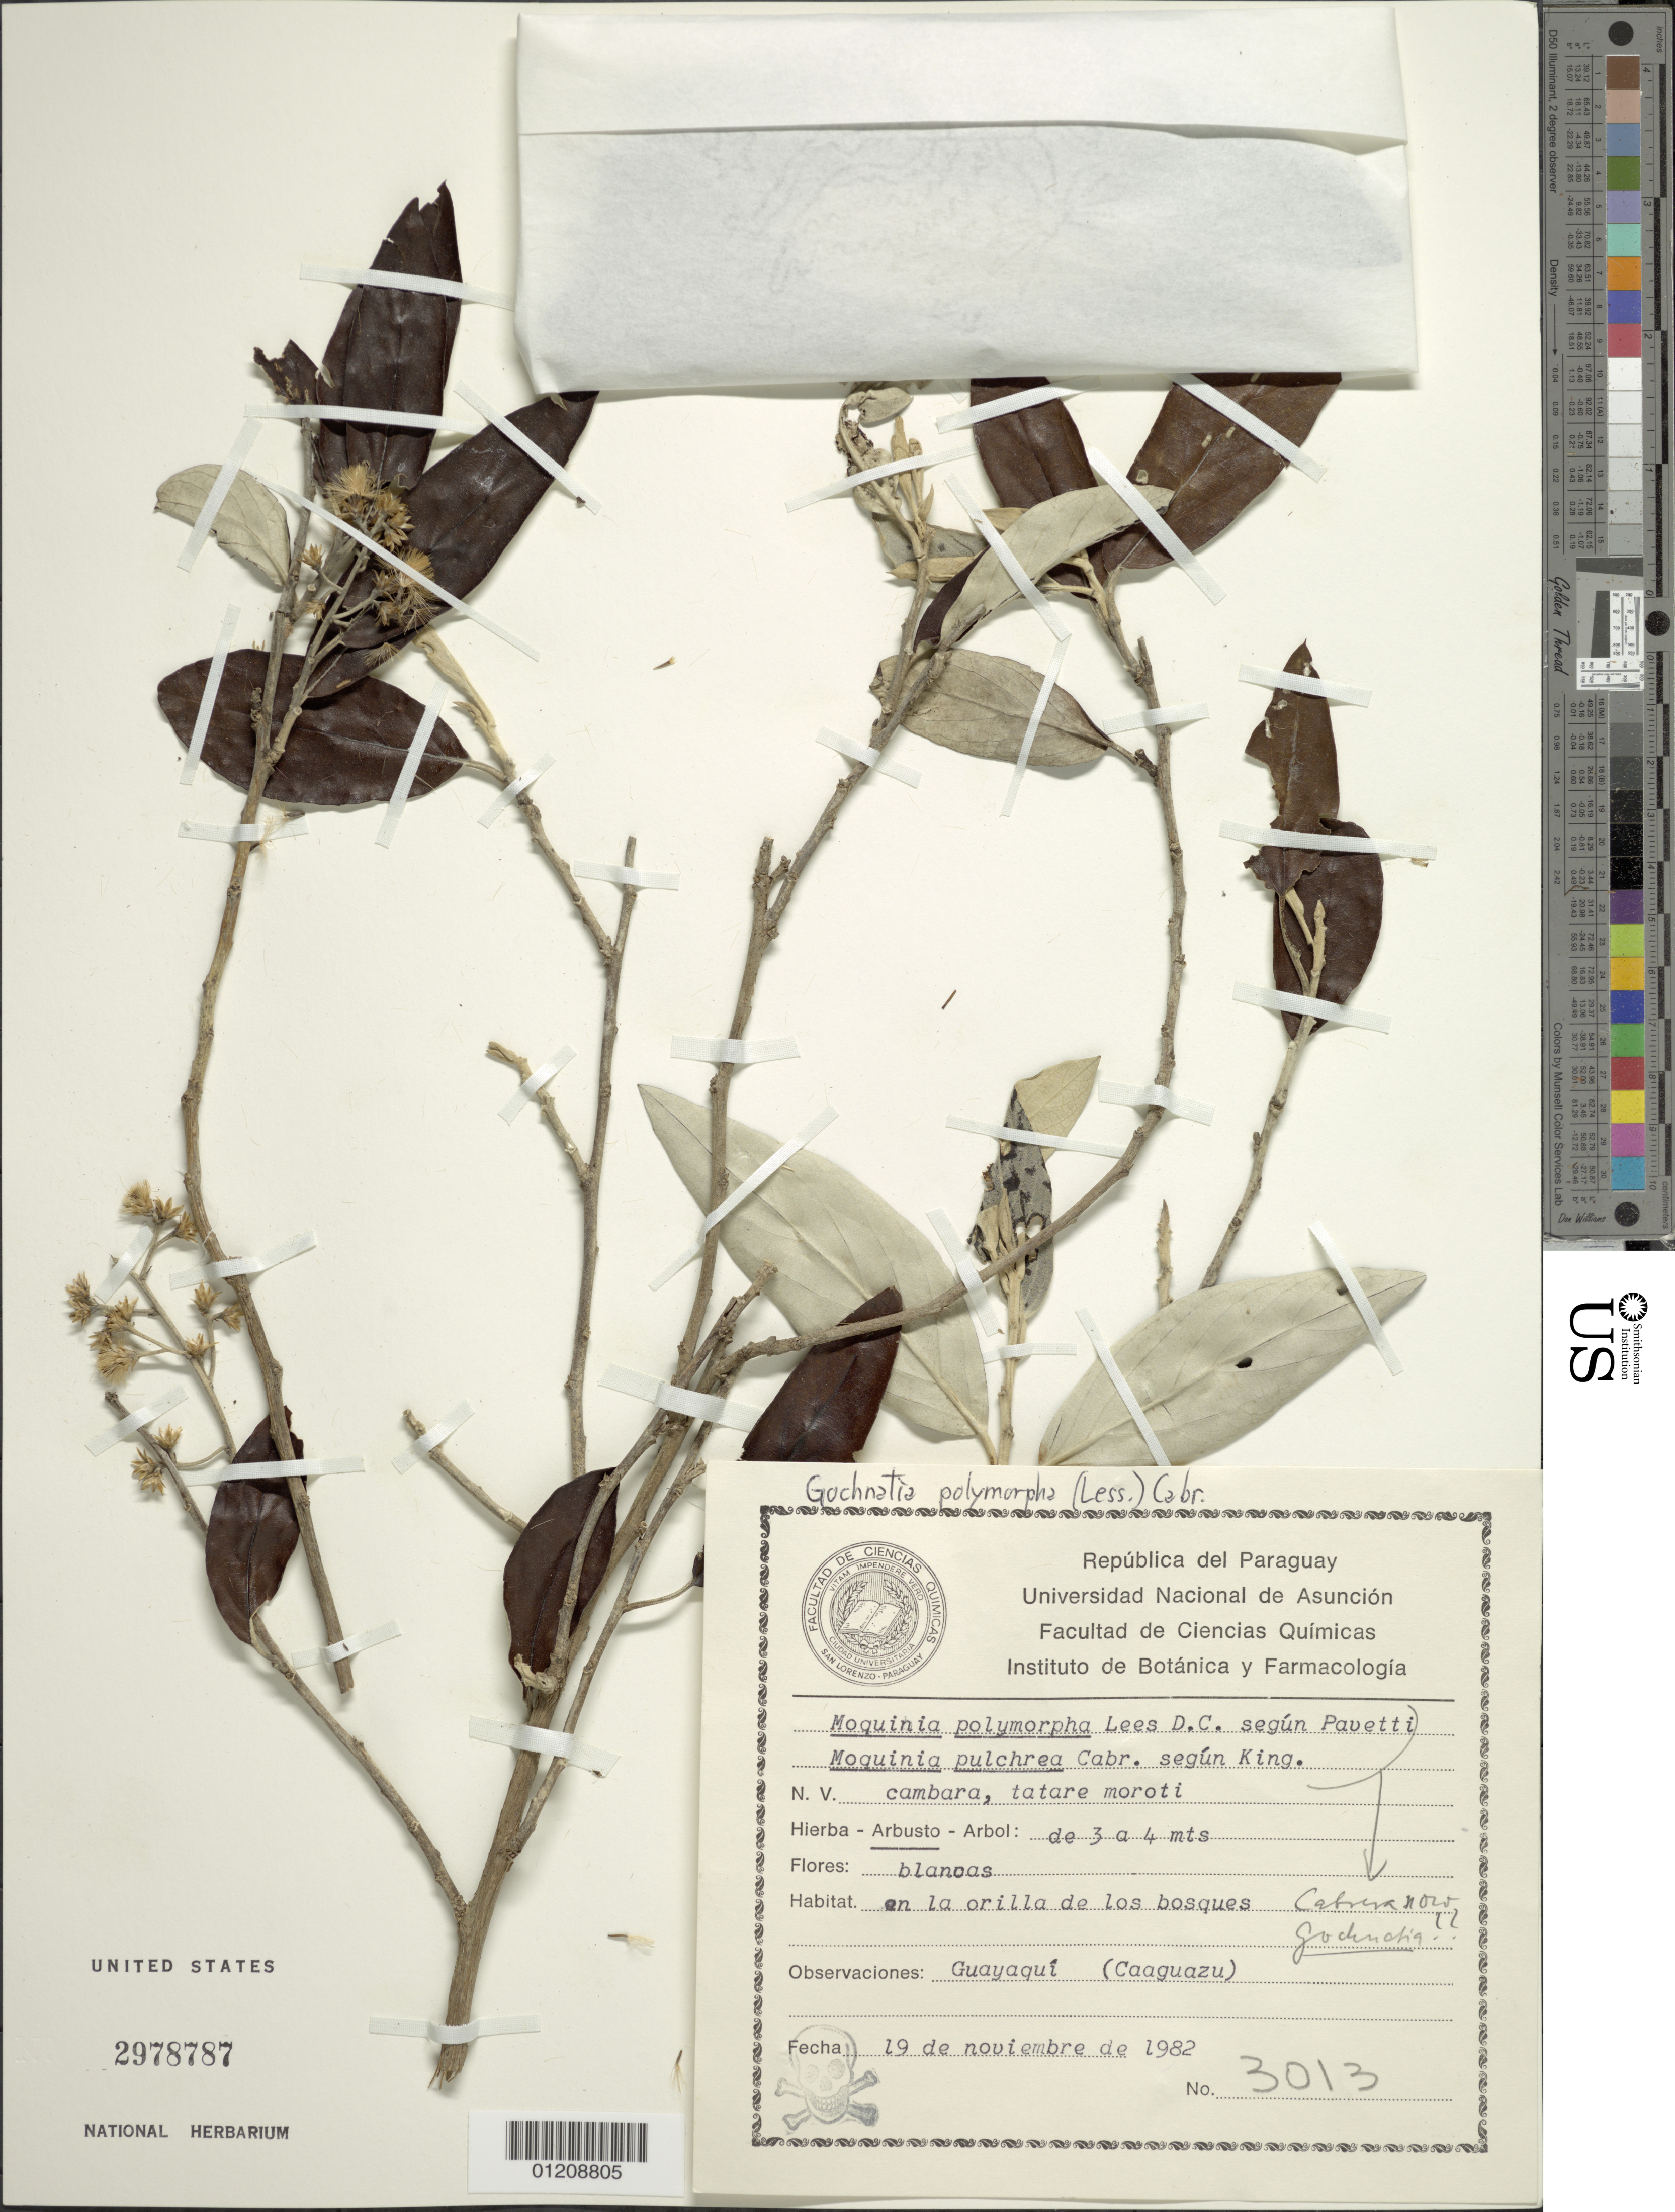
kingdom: Plantae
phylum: Tracheophyta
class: Magnoliopsida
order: Asterales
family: Asteraceae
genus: Moquiniastrum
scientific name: Moquiniastrum polymorphum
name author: (Less.) G. Sancho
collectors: unk.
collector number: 3013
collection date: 1982-11-19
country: Paraguay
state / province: Caaguazu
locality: Guayaqui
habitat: en la orilla de los bosques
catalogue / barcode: US 2978787